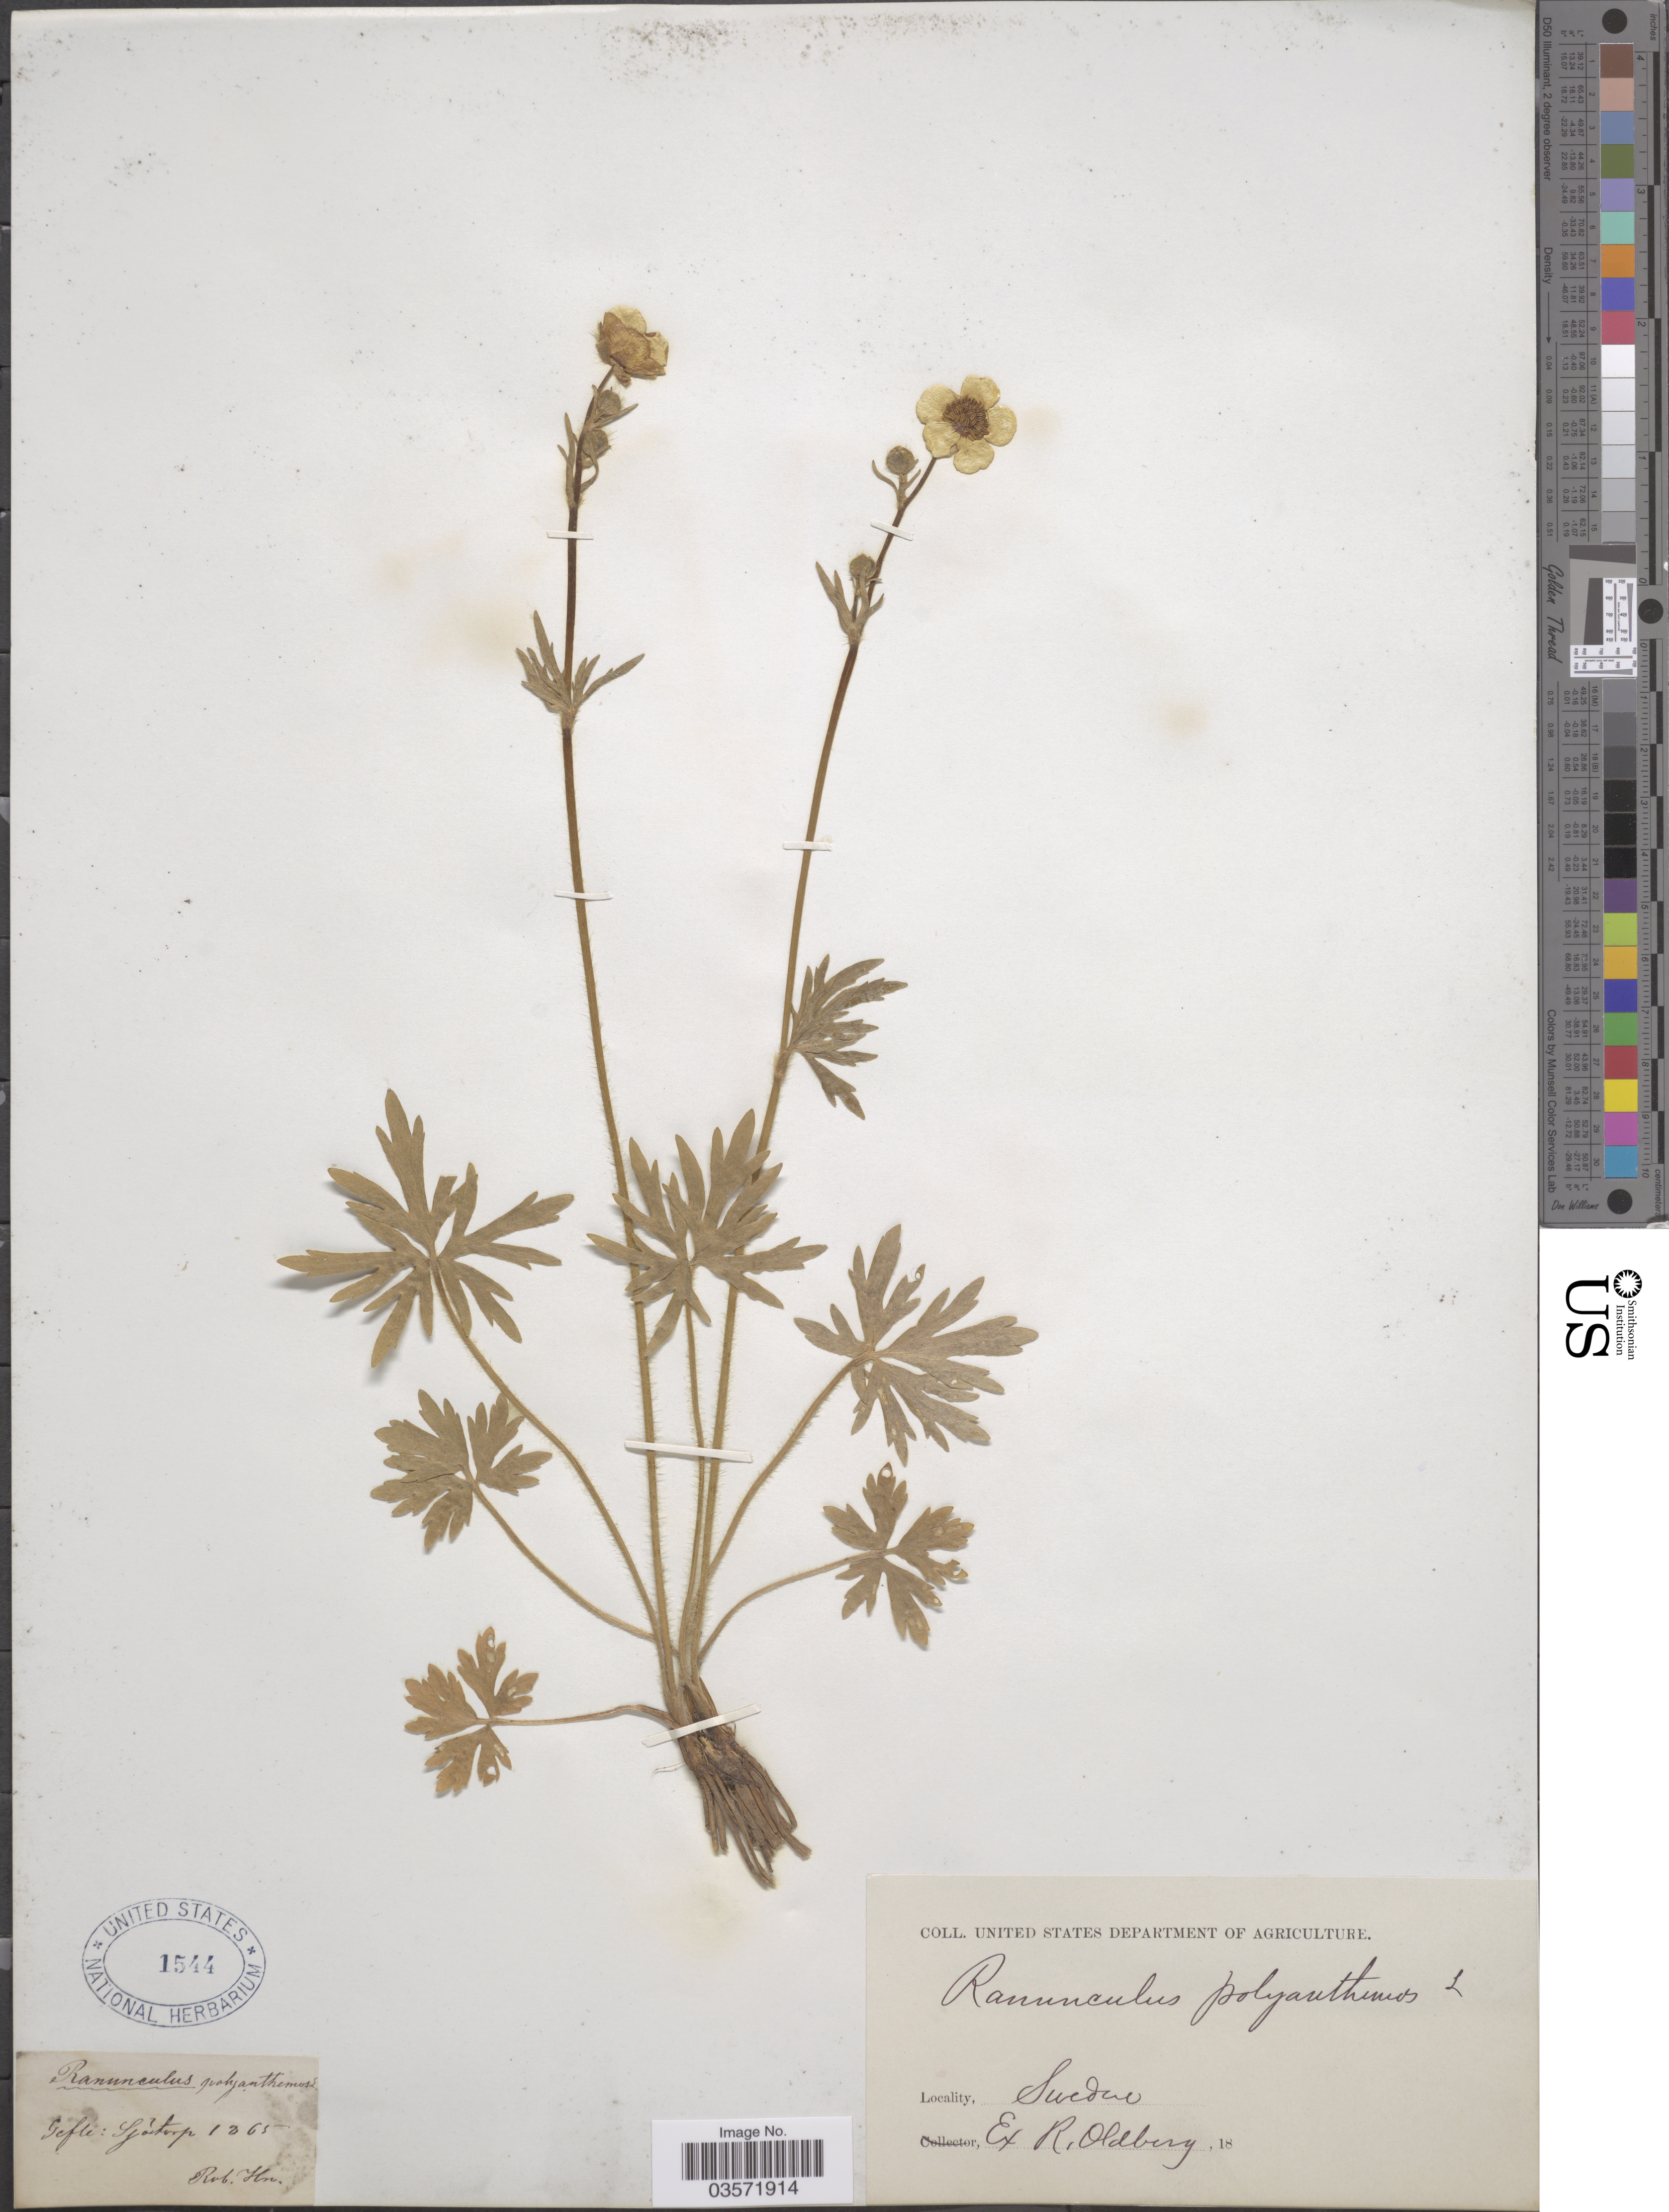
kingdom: Plantae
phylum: Tracheophyta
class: Magnoliopsida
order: Ranunculales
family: Ranunculaceae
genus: Ranunculus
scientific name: Ranunculus polyanthemos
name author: L.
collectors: R. Hn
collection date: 1865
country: Sweden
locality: Gefle: Sjótorp.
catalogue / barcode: US 1544